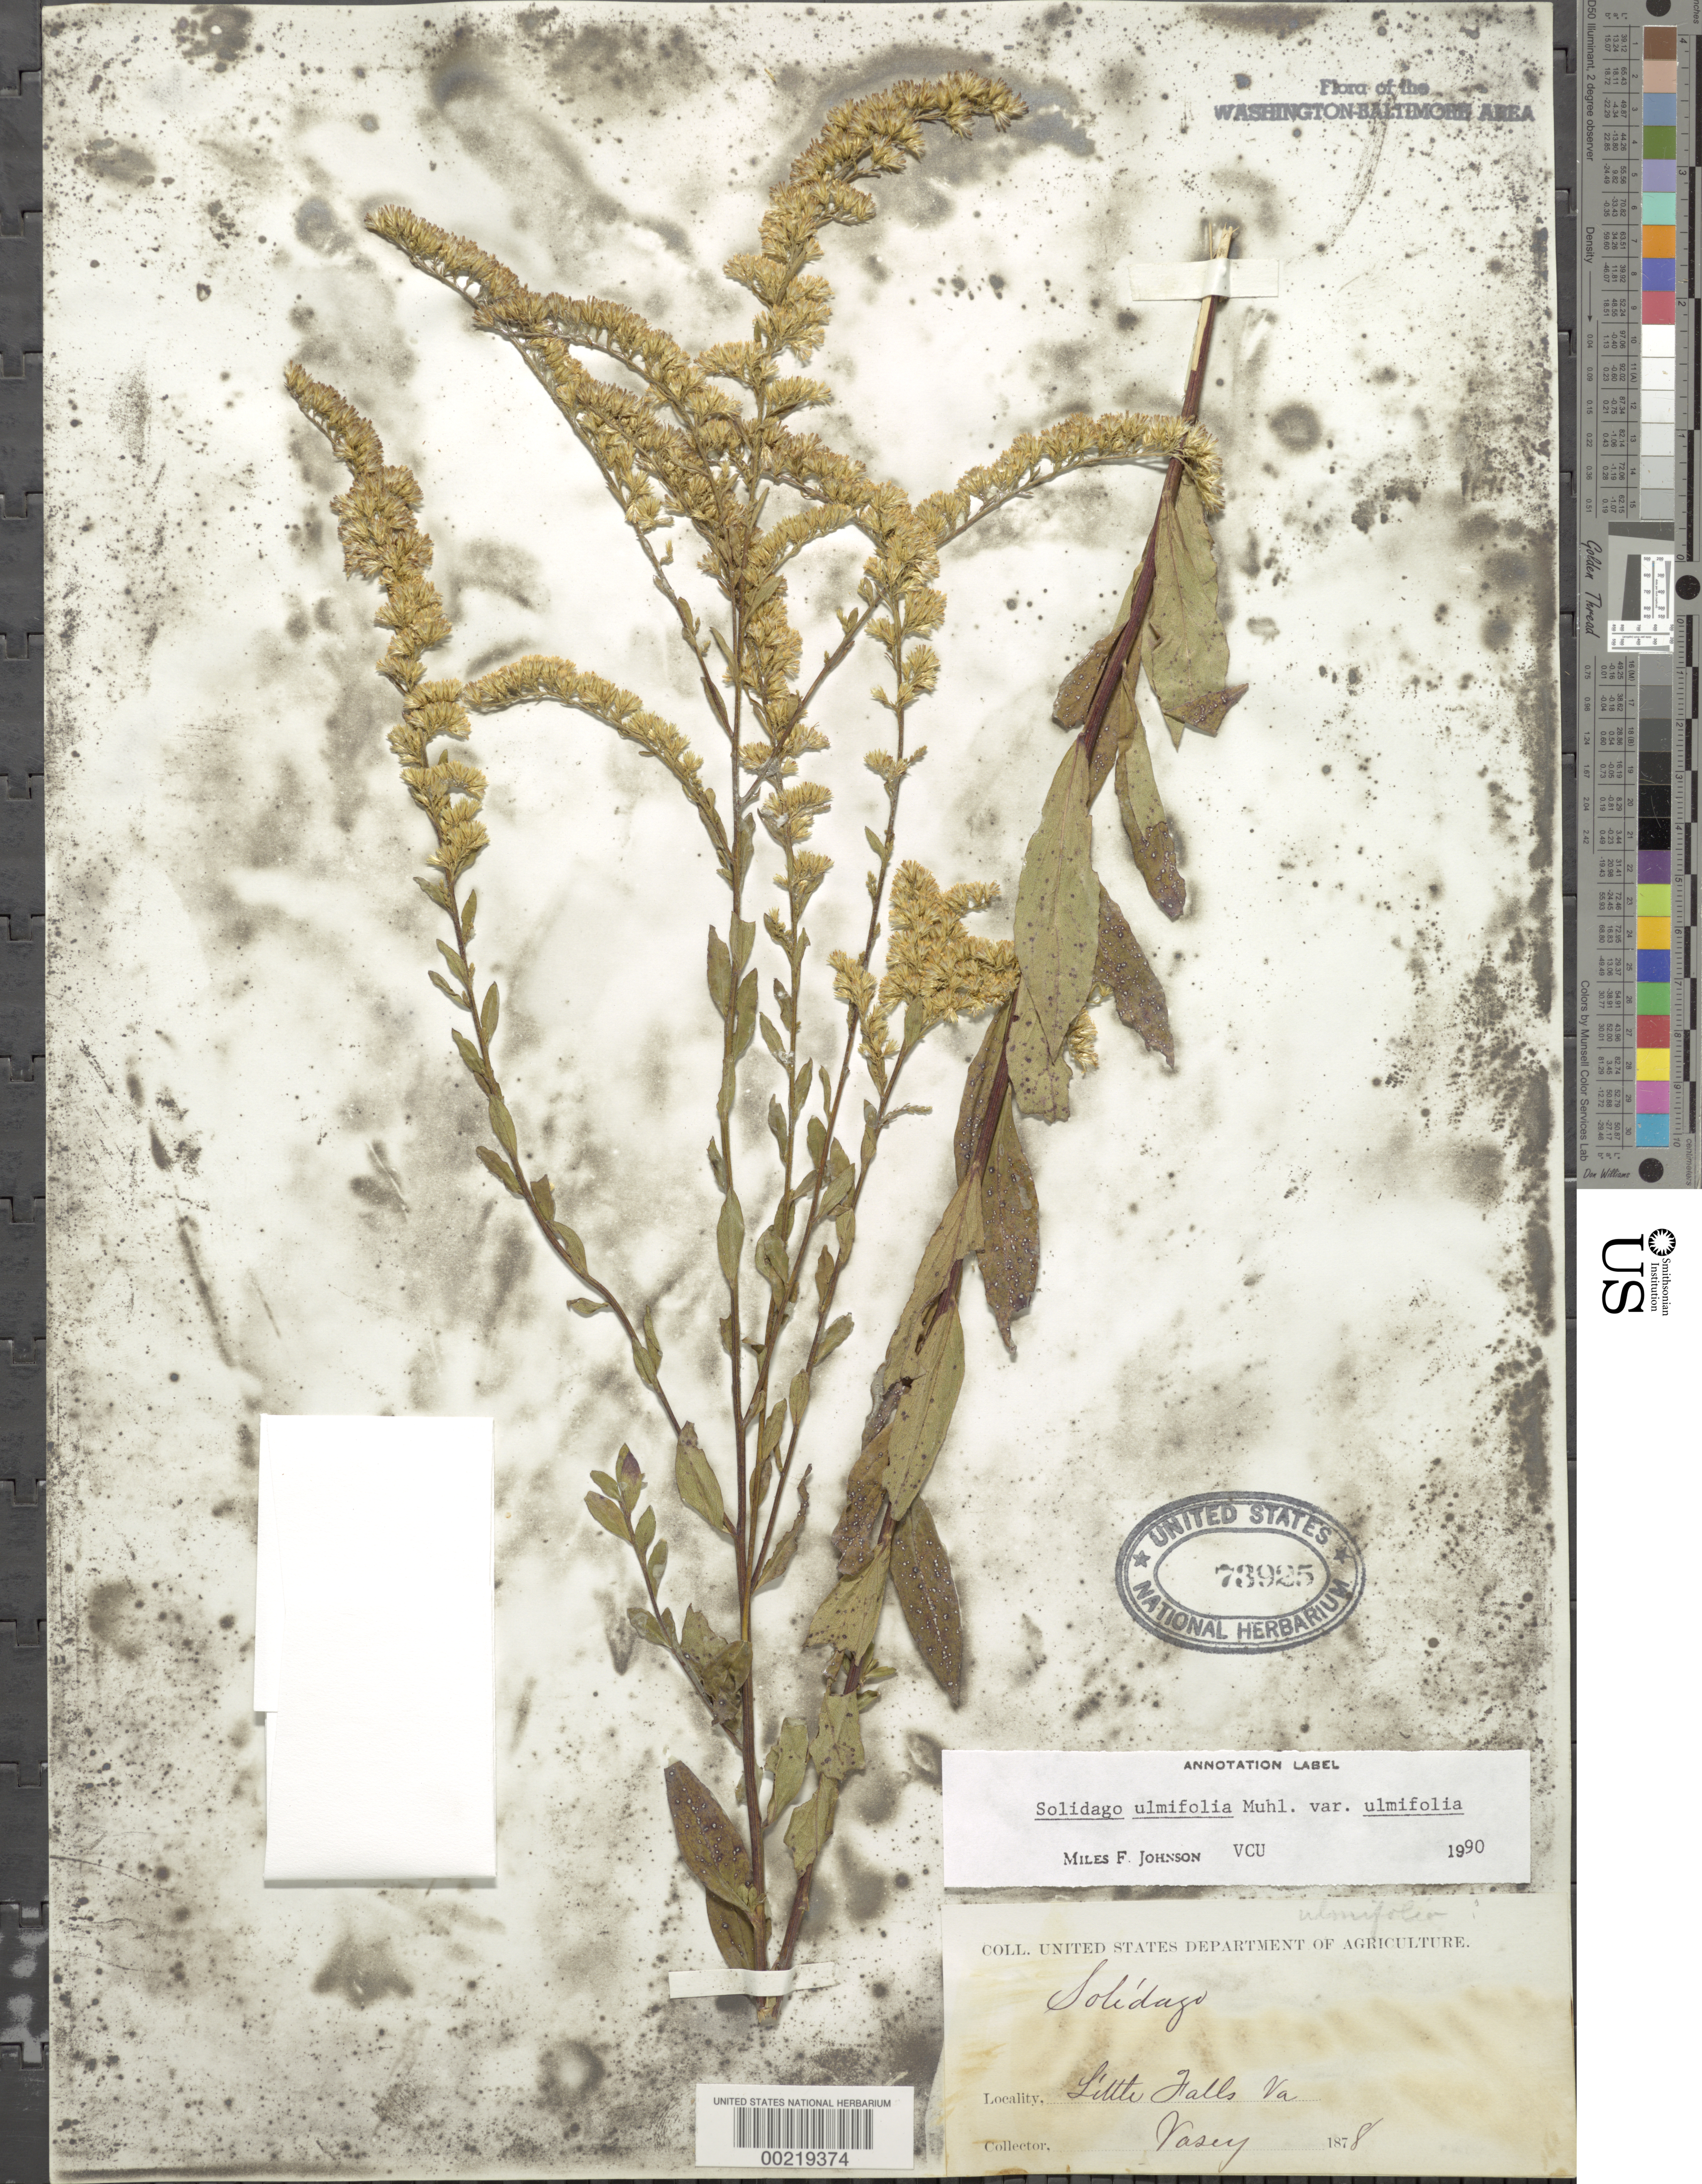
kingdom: Plantae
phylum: Tracheophyta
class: Magnoliopsida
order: Asterales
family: Asteraceae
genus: Solidago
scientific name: Solidago ulmifolia var. ulmifolia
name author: Muhl.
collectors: G. Vasey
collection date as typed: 1878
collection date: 1878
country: United States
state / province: Virginia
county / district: Fairfax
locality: Little Falls C. & O. Canal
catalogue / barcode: US 73925